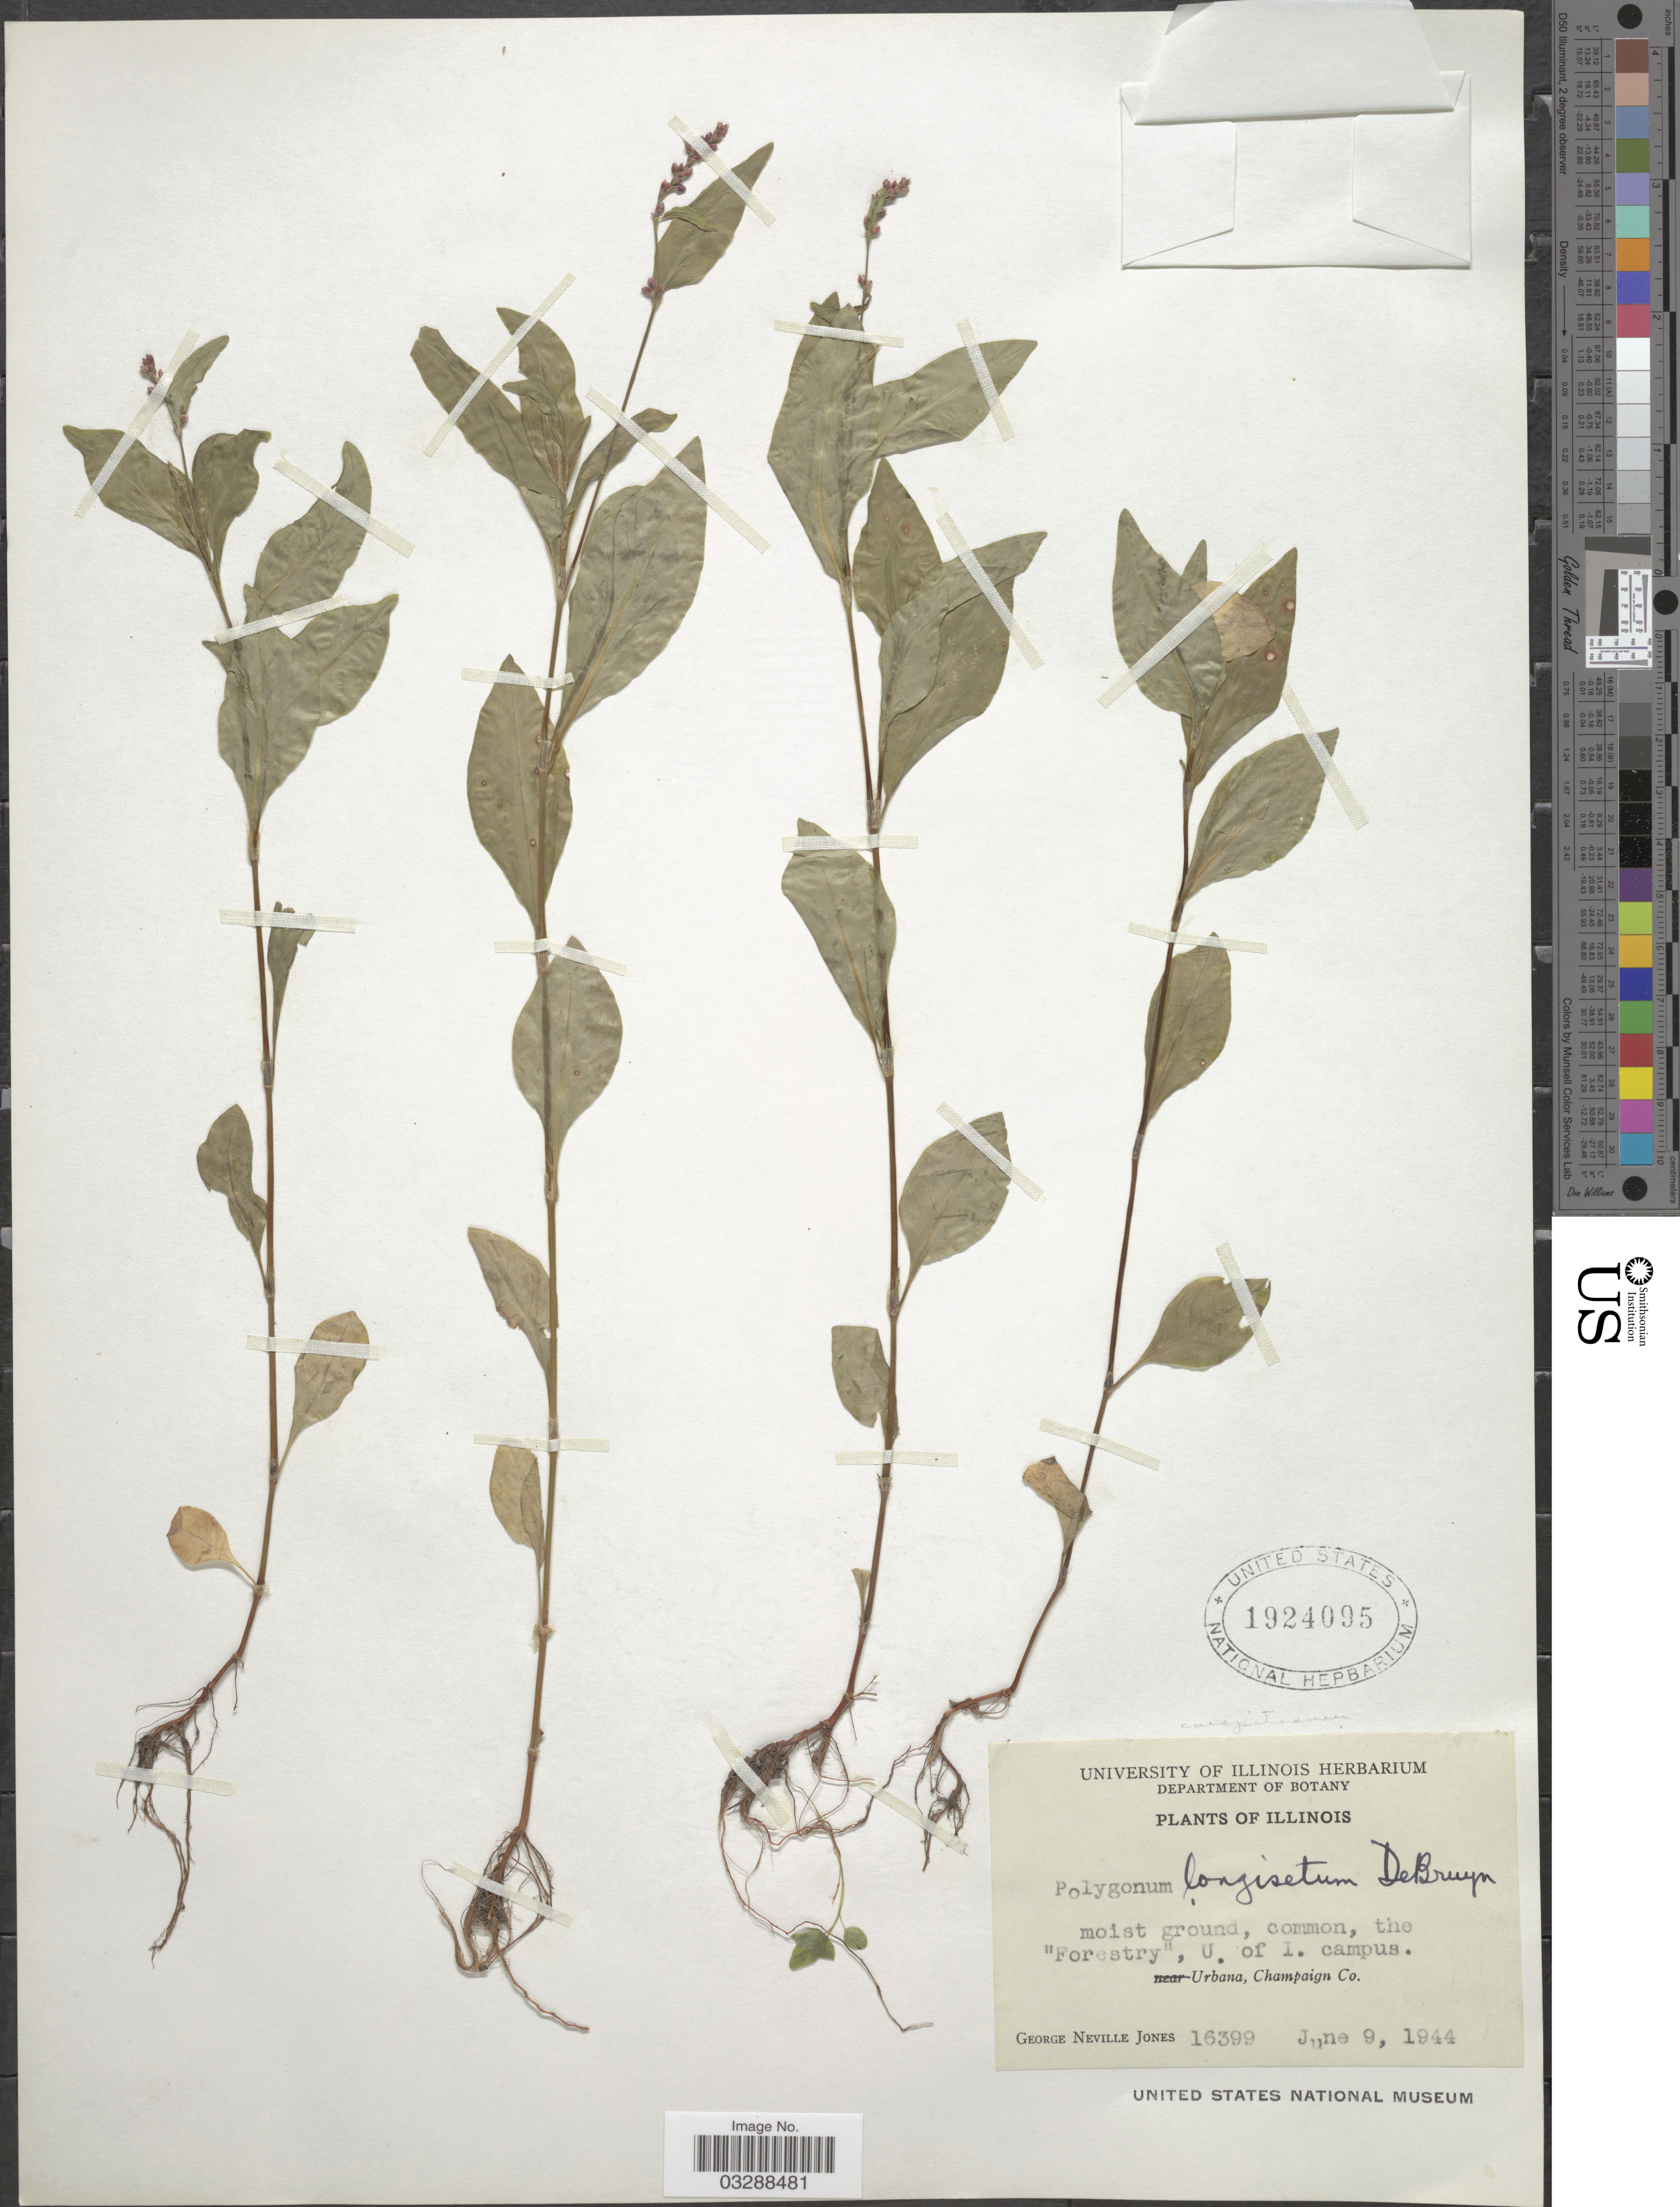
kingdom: Plantae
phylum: Tracheophyta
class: Magnoliopsida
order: Caryophyllales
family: Polygonaceae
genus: Persicaria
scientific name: Persicaria longiseta (Bruijn) Kitag.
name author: (Bruijn &) Kitag.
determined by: Atha, D. E.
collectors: G. N. Jones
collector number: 16399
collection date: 1944-06-09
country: United States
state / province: Illinois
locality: The "Forestry", U. of I. campus. Urbana, Champaign Co.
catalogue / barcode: US 1924095